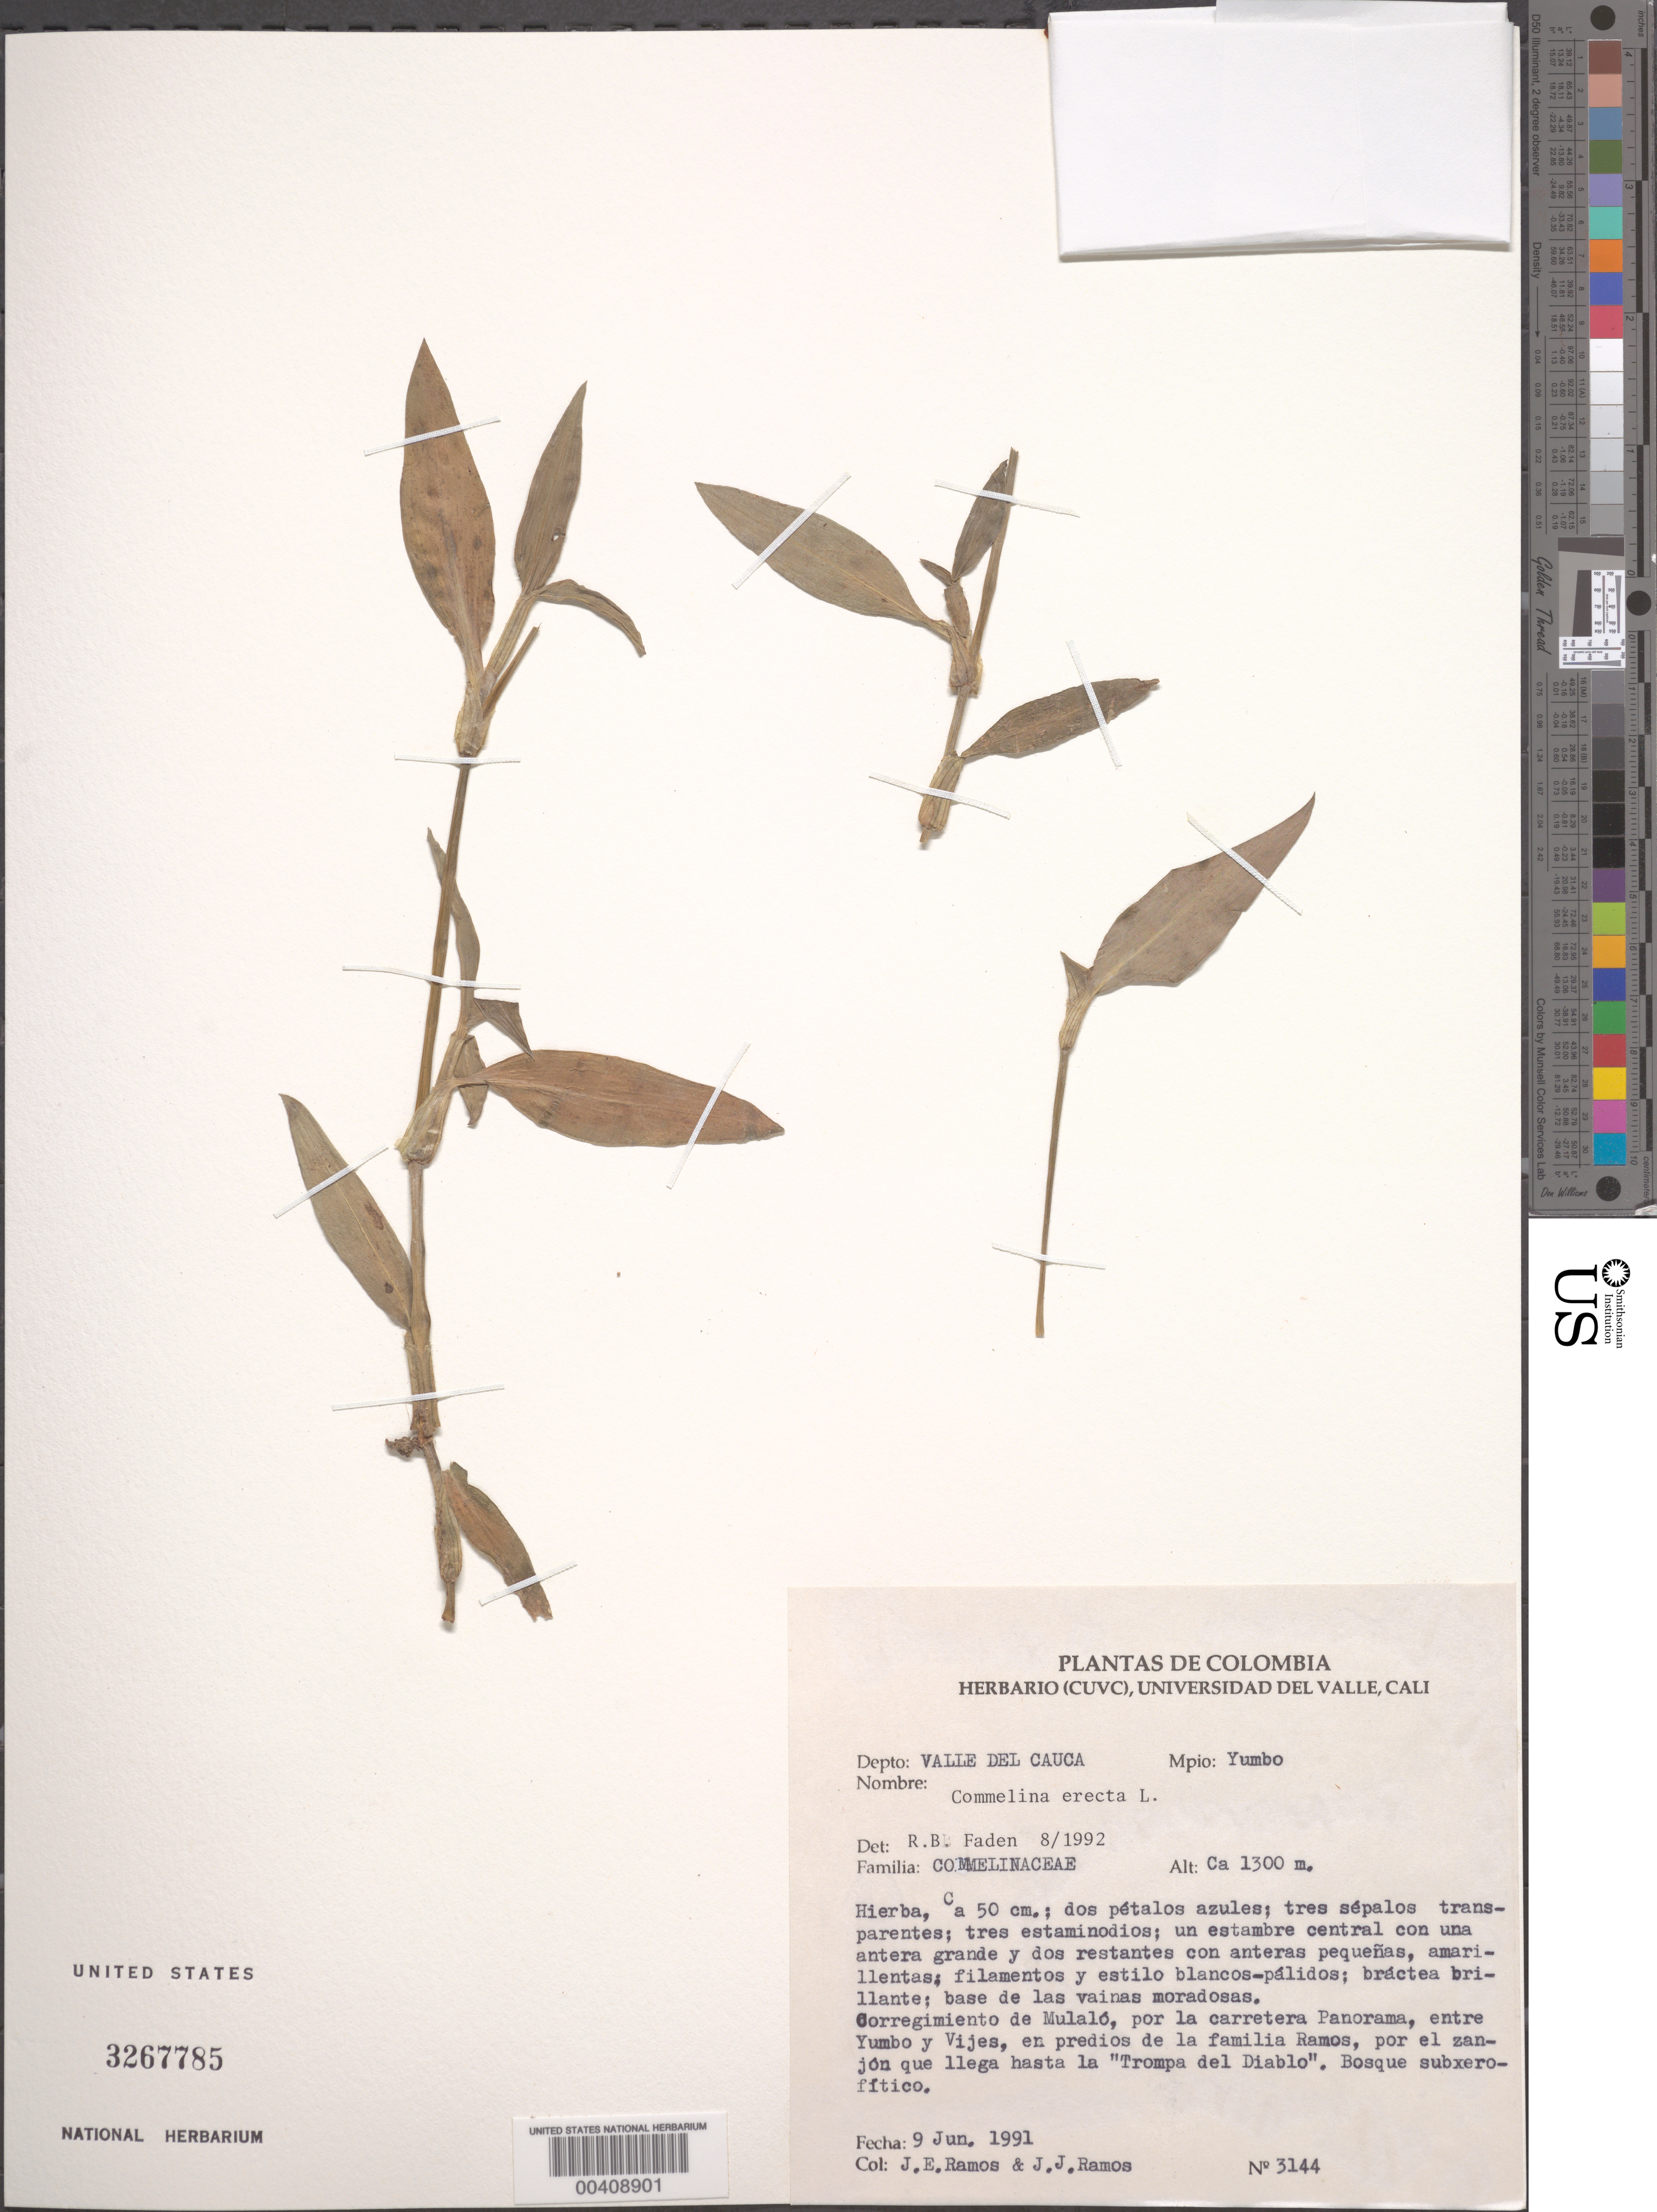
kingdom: Plantae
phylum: Tracheophyta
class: Liliopsida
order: Commelinales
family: Commelinaceae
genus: Commelina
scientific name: Commelina erecta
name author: L.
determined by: Faden, Robert B., (US), Smithsonian Institution - National Museum of Natural History (UNITED STATES)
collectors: J. E. Ramos & J. J. Ramos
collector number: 3144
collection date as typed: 09 Jun 1991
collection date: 1991-06-09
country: Colombia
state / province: Valle del Cauca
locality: YUmbo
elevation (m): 1300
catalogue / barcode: US 3267785